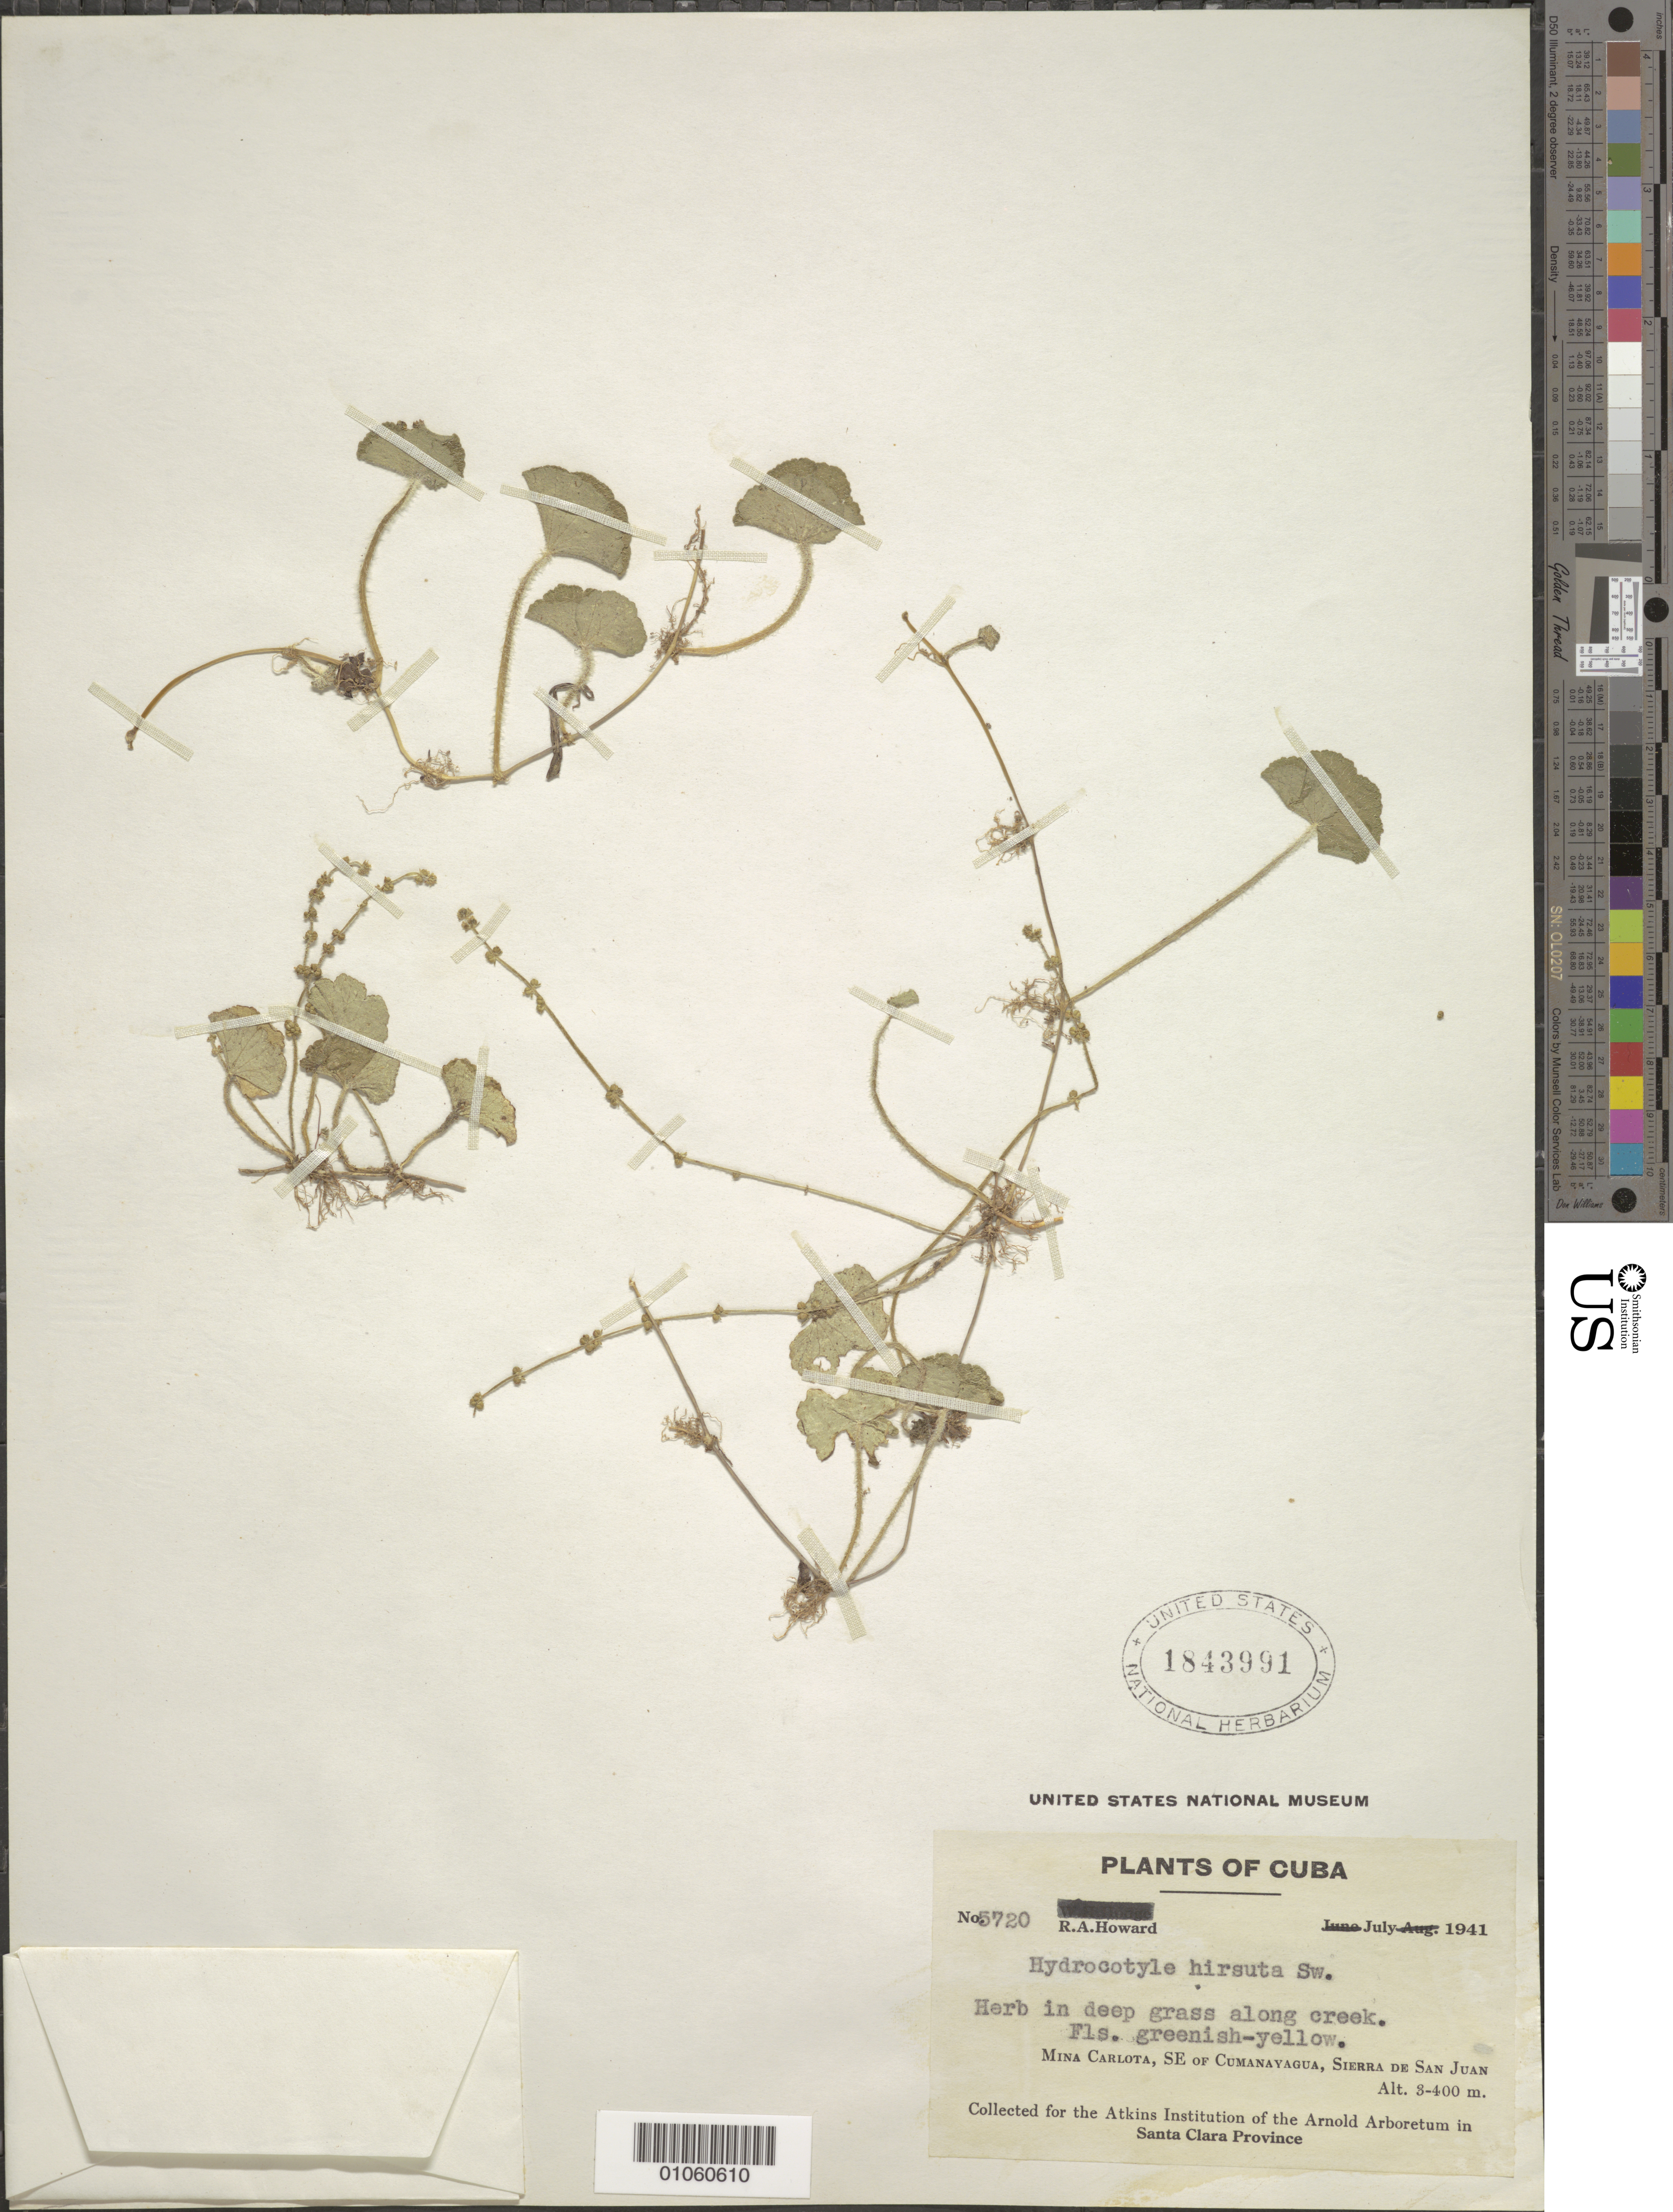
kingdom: Plantae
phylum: Tracheophyta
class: Magnoliopsida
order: Apiales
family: Araliaceae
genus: Hydrocotyle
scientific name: Hydrocotyle hirsuta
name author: Sw.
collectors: R. A. Howard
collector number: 5720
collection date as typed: Jul 1941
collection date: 1941-07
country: Cuba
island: Cuba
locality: Mina Carlota, SE of Cumanayagua, Sierra de San Juan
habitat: In deep grass along creek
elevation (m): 300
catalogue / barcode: US 1843991